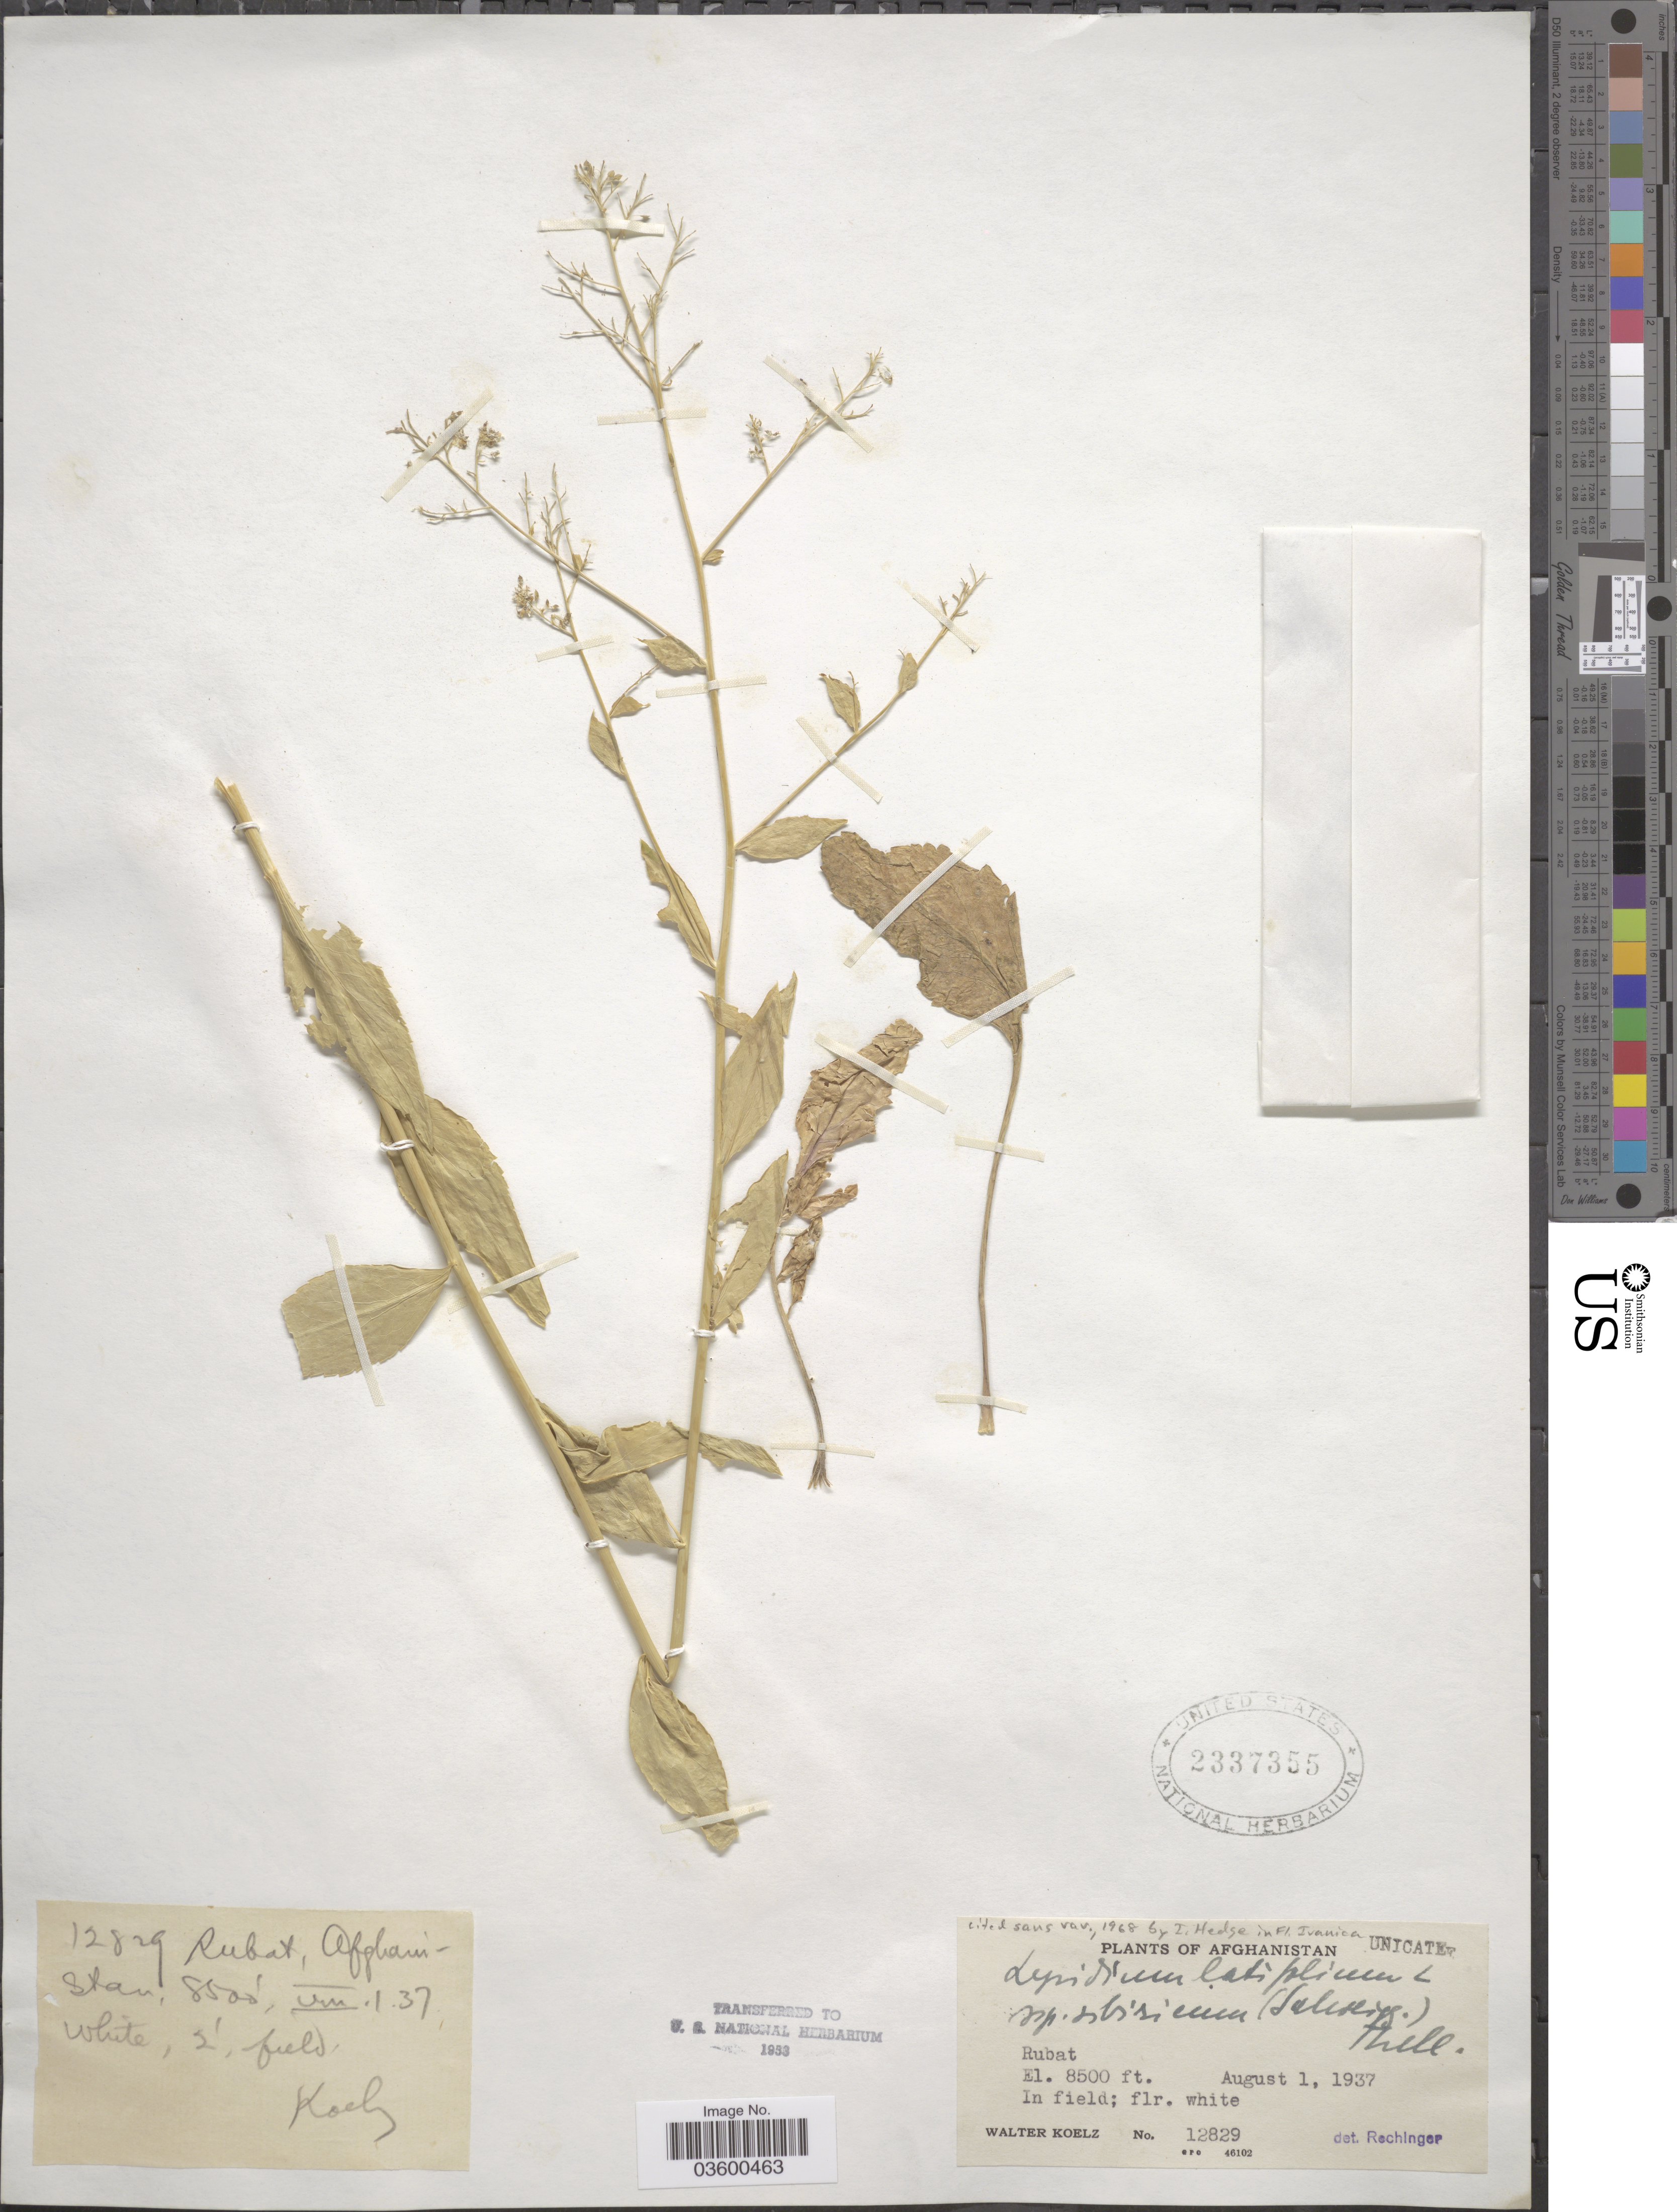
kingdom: Plantae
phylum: Tracheophyta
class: Magnoliopsida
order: Brassicales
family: Brassicaceae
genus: Lepidium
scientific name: Lepidium latifolium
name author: L.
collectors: W. N. Koelz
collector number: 12829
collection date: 1937-08-01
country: Afghanistan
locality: Rubat.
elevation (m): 2591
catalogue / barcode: US 2337355